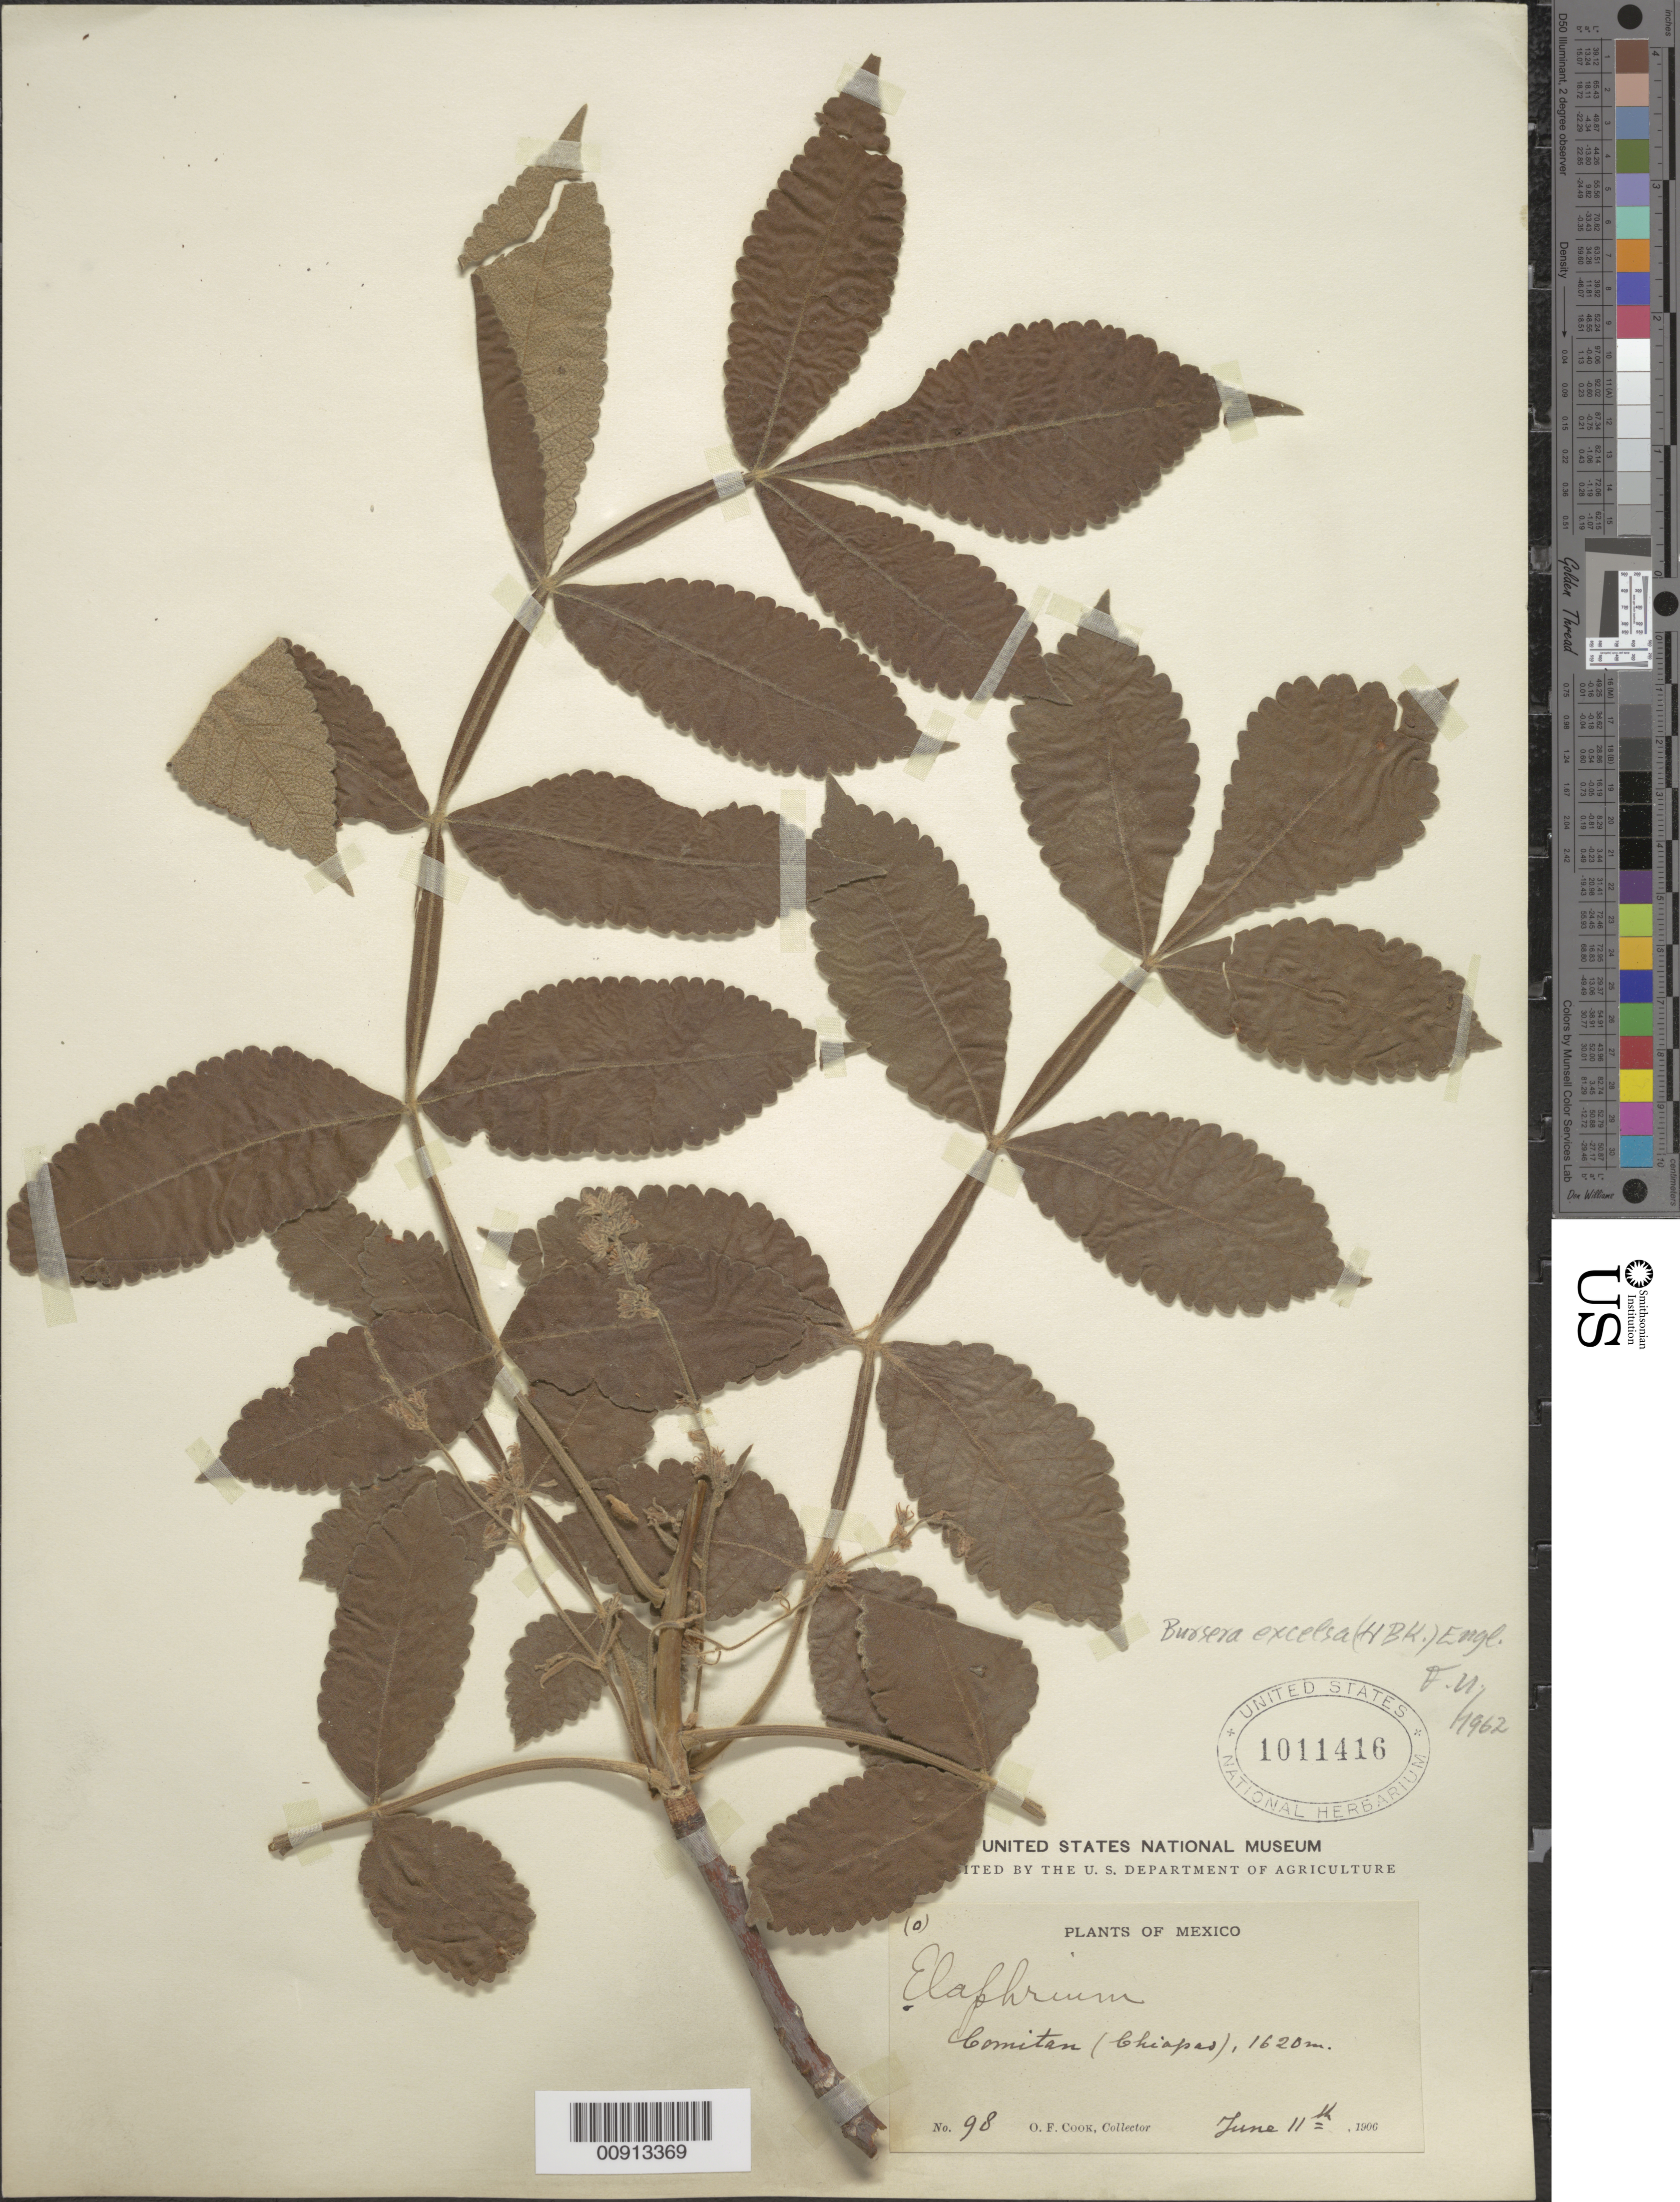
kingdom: Plantae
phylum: Tracheophyta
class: Magnoliopsida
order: Sapindales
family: Burseraceae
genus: Bursera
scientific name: Bursera excelsa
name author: (Kunth) Engl.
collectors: O. F. Cook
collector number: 98 (o)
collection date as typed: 11 Jun 1906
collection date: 1906-06-11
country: Mexico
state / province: Chiapas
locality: Comitán (Chiapas).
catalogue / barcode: US 1011416